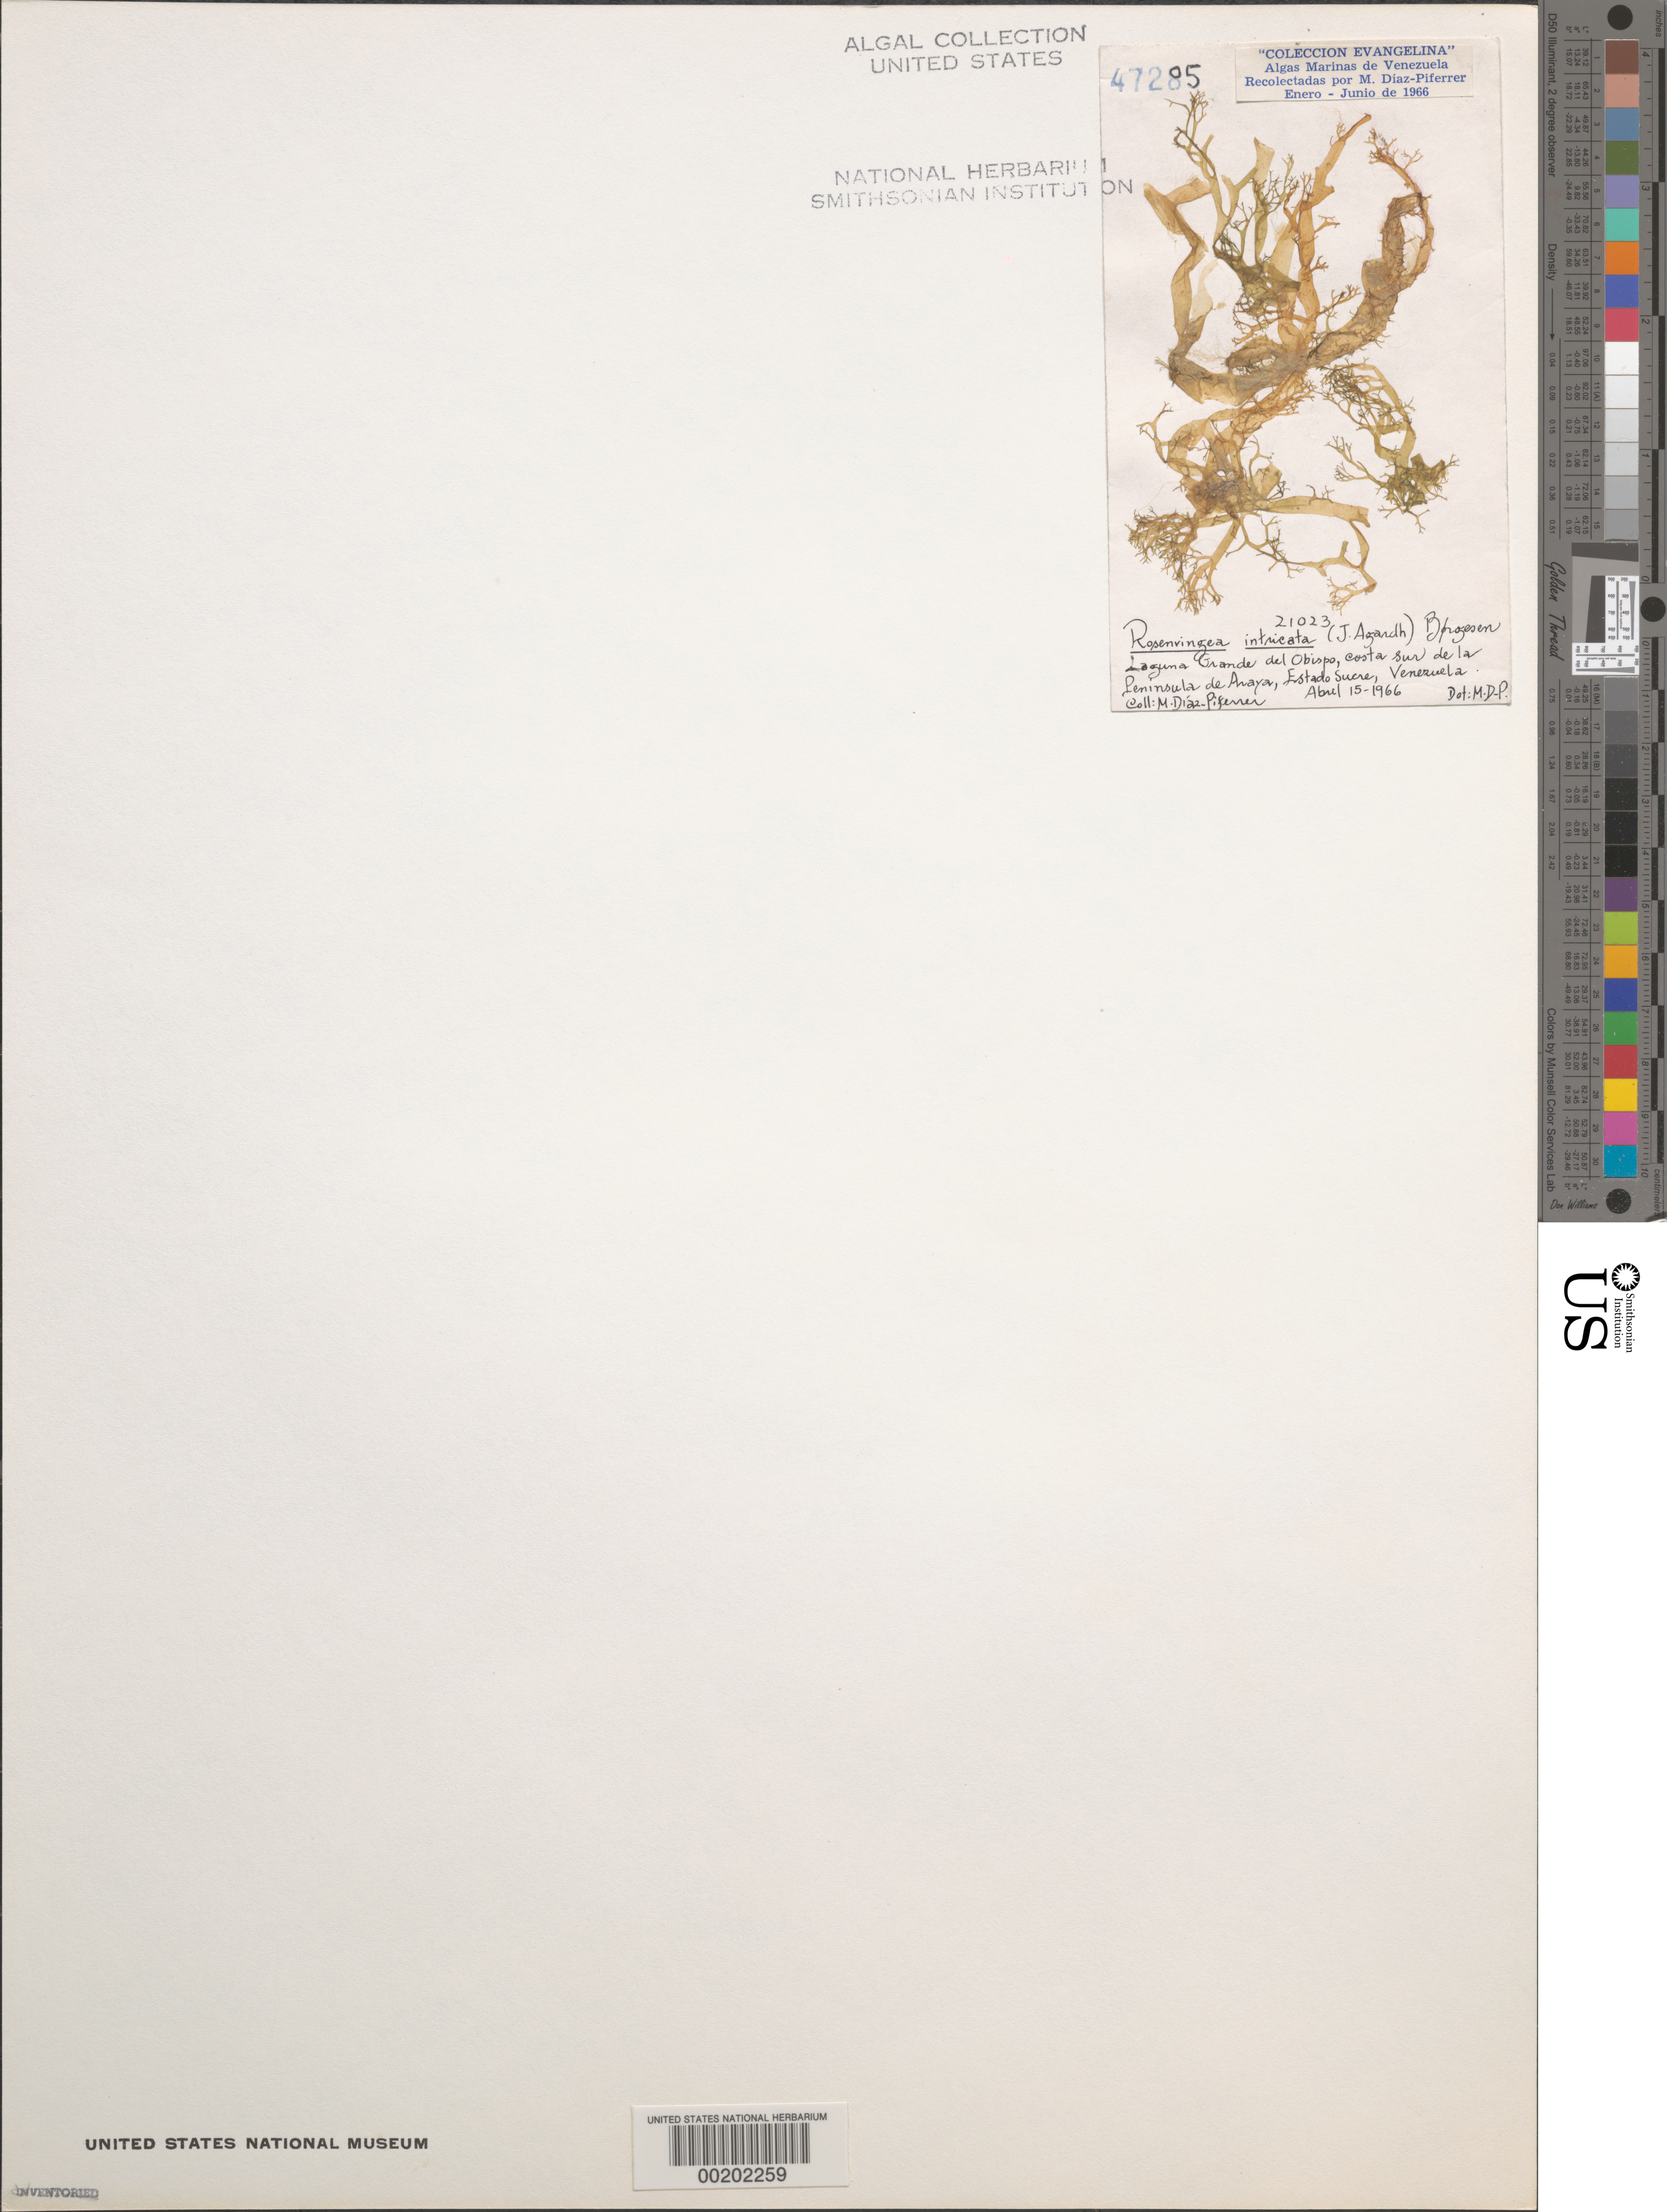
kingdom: Chromista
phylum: Ochrophyta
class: Phaeophyceae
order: Scytosiphonales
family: Scytosiphonaceae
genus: Rosenvingea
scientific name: Rosenvingea endiviifolia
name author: (Martius) M.J. Wynne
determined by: Algae name updating Project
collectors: M. Diaz-Piferrer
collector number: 21023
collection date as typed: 15 Apr 1966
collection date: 1966-04-15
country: Venezuela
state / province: Sucre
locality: Laguna Grande del Obispo, Peninsula de Araya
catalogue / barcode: US 47285